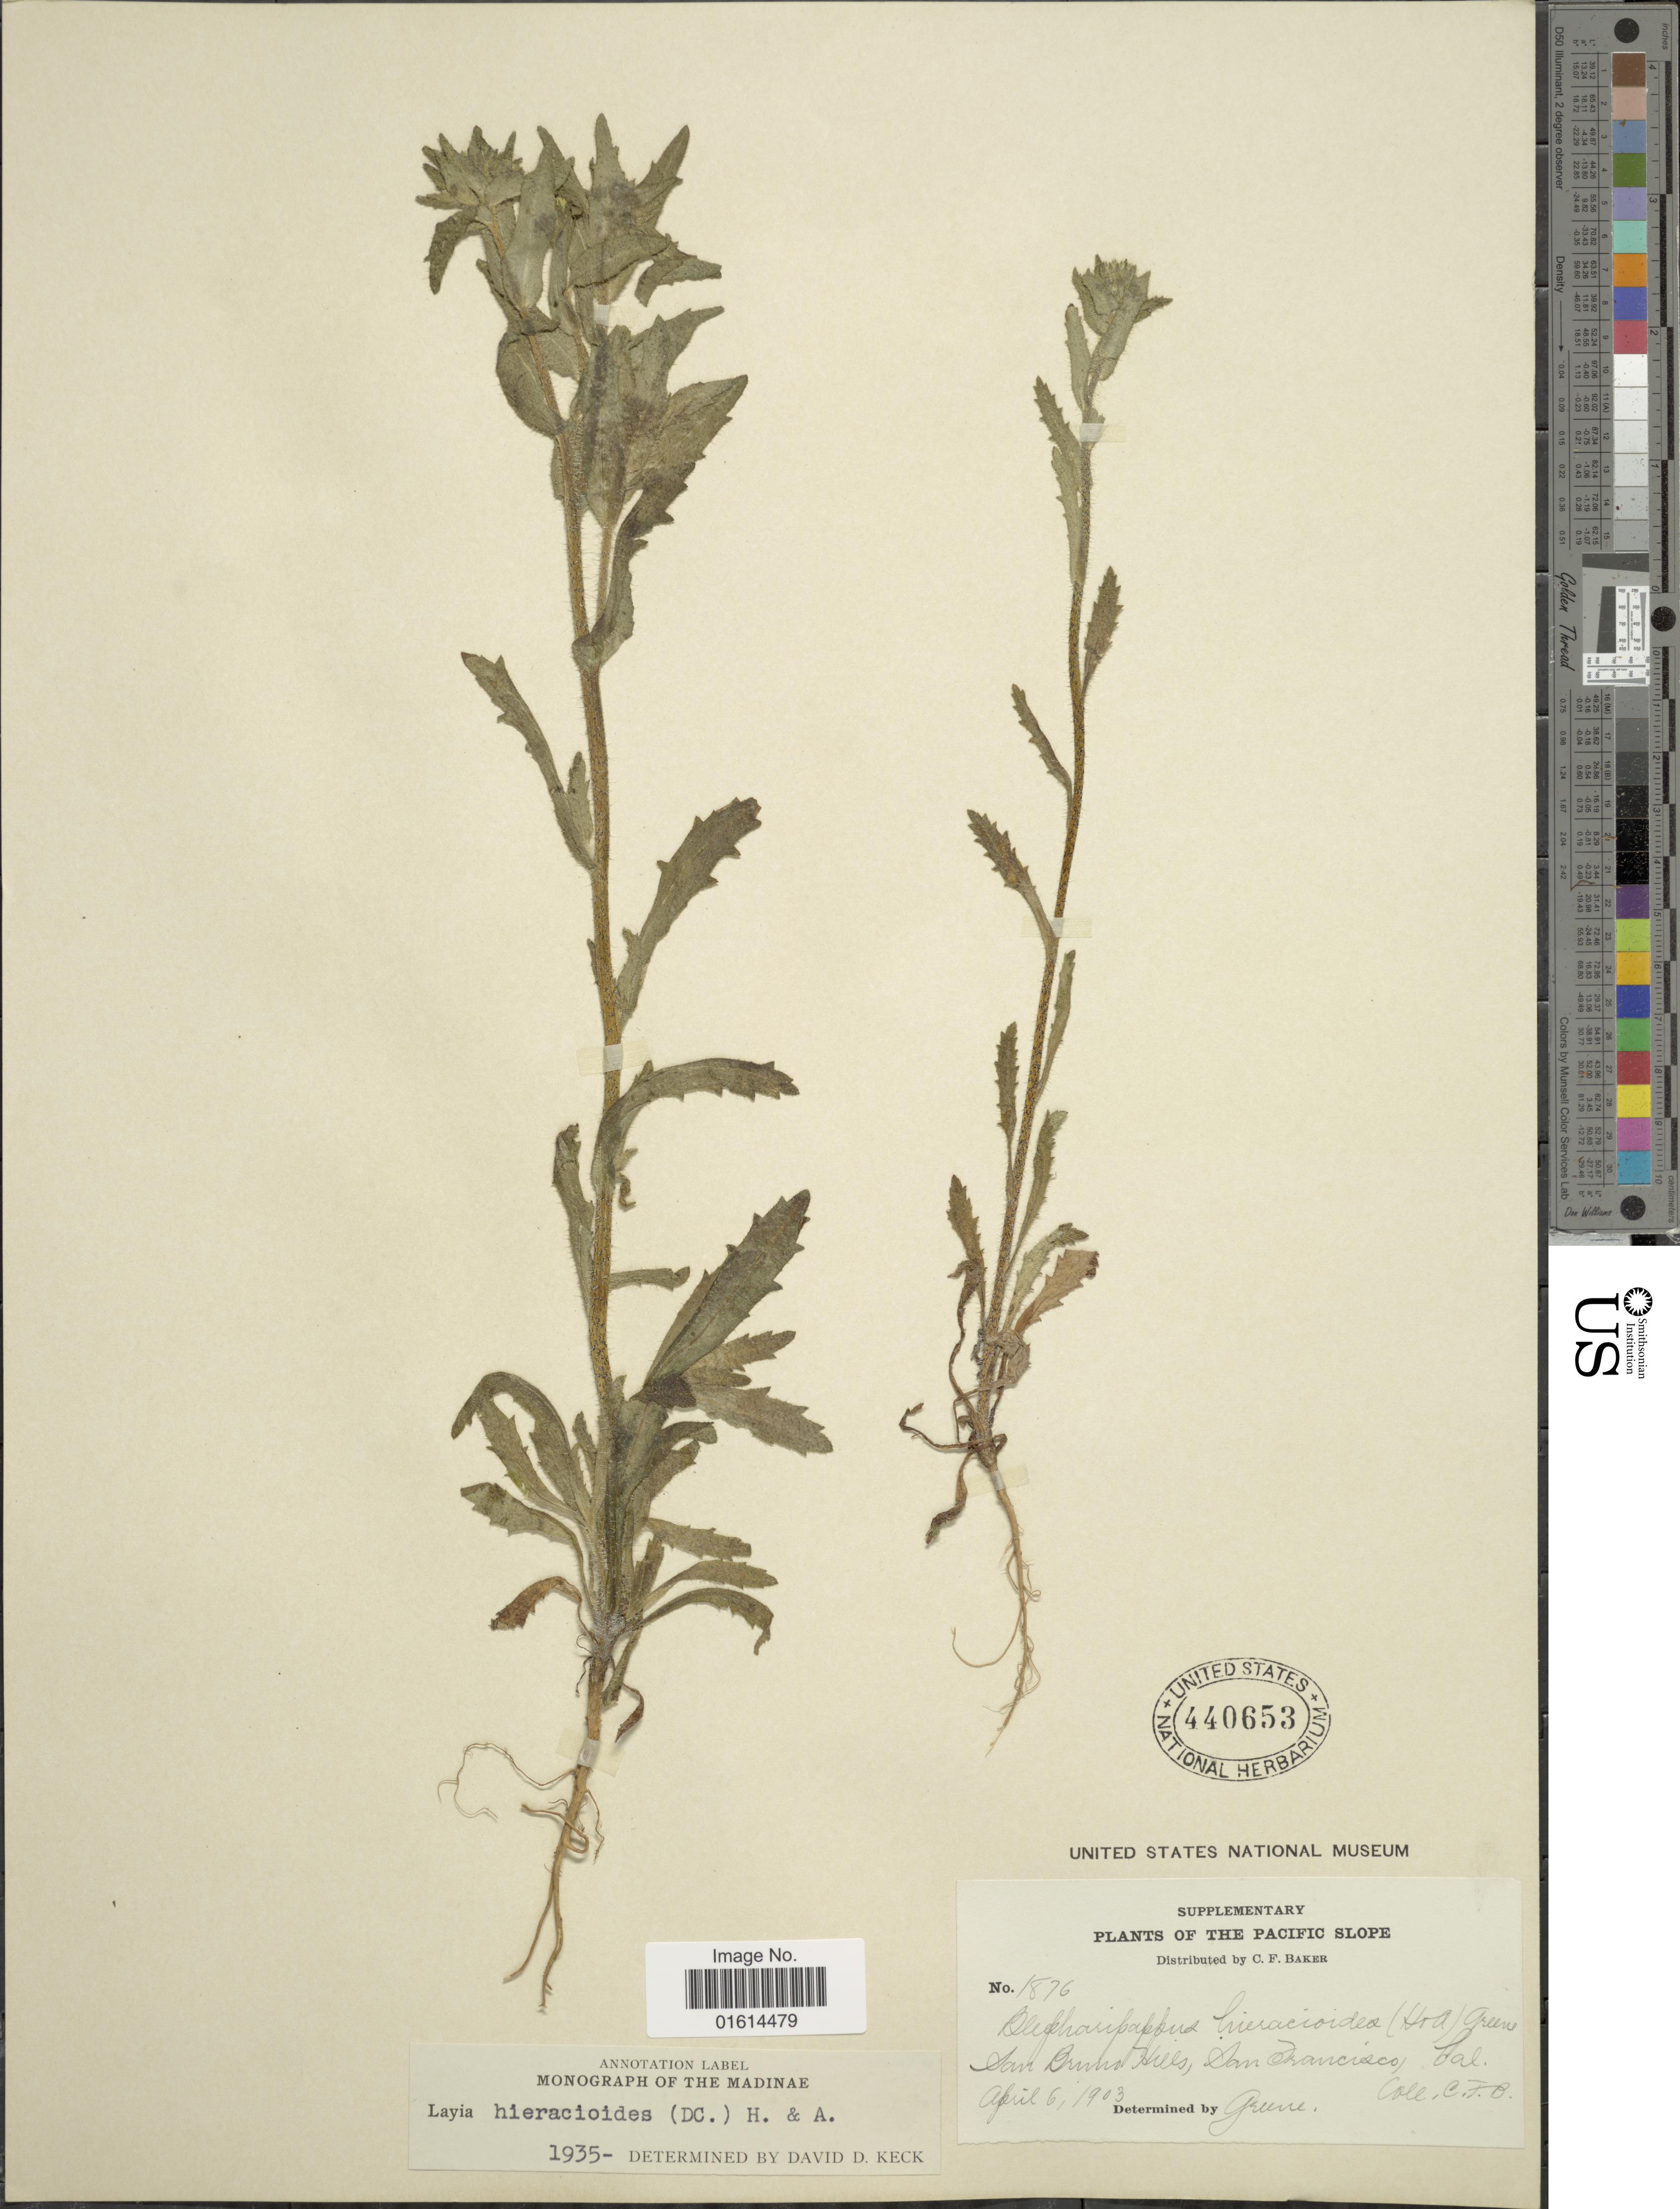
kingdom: Plantae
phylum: Tracheophyta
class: Magnoliopsida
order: Asterales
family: Asteraceae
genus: Layia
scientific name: Layia hieracioides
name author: (Hook. & Arn.) DC.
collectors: C. F. Baker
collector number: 1876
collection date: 1903-04-06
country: United States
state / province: California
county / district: San Francisco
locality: Pacific Slope, San Bruno Hills, San Francisco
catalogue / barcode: US 440653